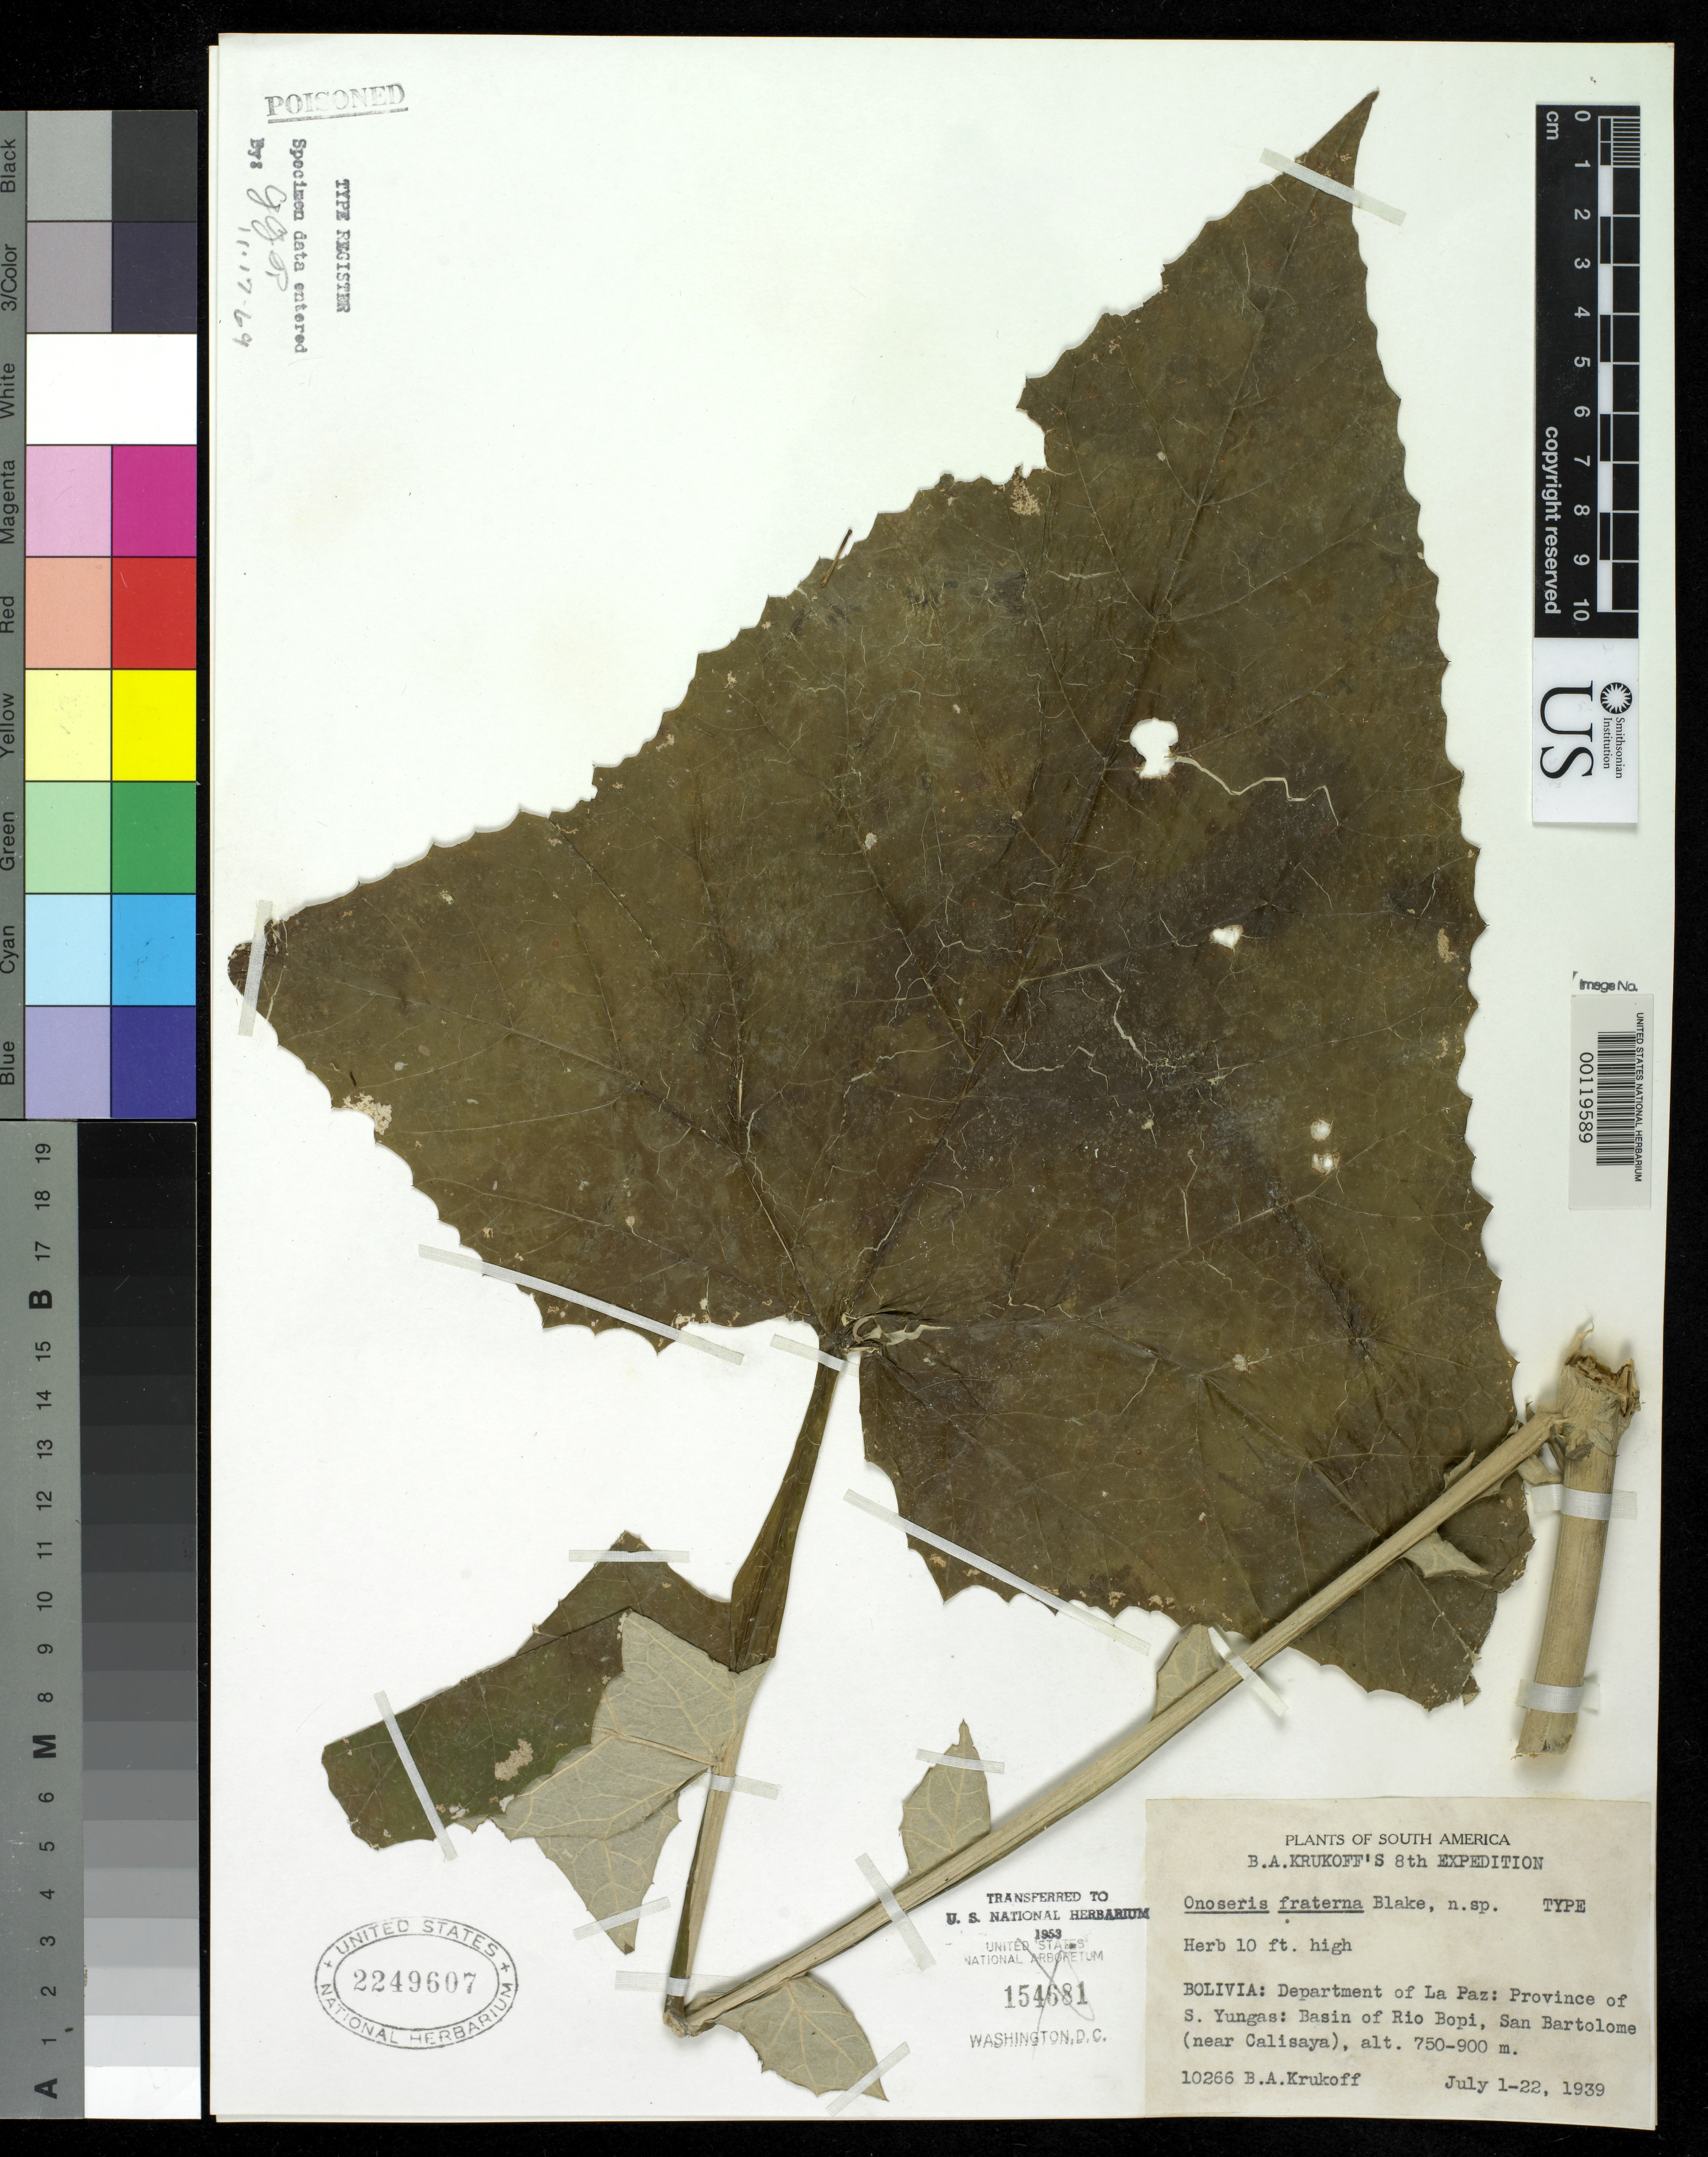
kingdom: Plantae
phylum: Tracheophyta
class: Magnoliopsida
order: Asterales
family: Asteraceae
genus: Onoseris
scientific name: Onoseris fraterna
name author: S.F. Blake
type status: Holotype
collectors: B. A. Krukoff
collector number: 10266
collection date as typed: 01 Jul 1939 to 22 Jul 1939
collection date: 1939-07-01/1939-07-22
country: Bolivia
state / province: La Paz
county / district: Sud Yungas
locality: San Bartolome, near Calisaya, Basin of Rio Bopi.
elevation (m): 750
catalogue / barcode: US 2249607